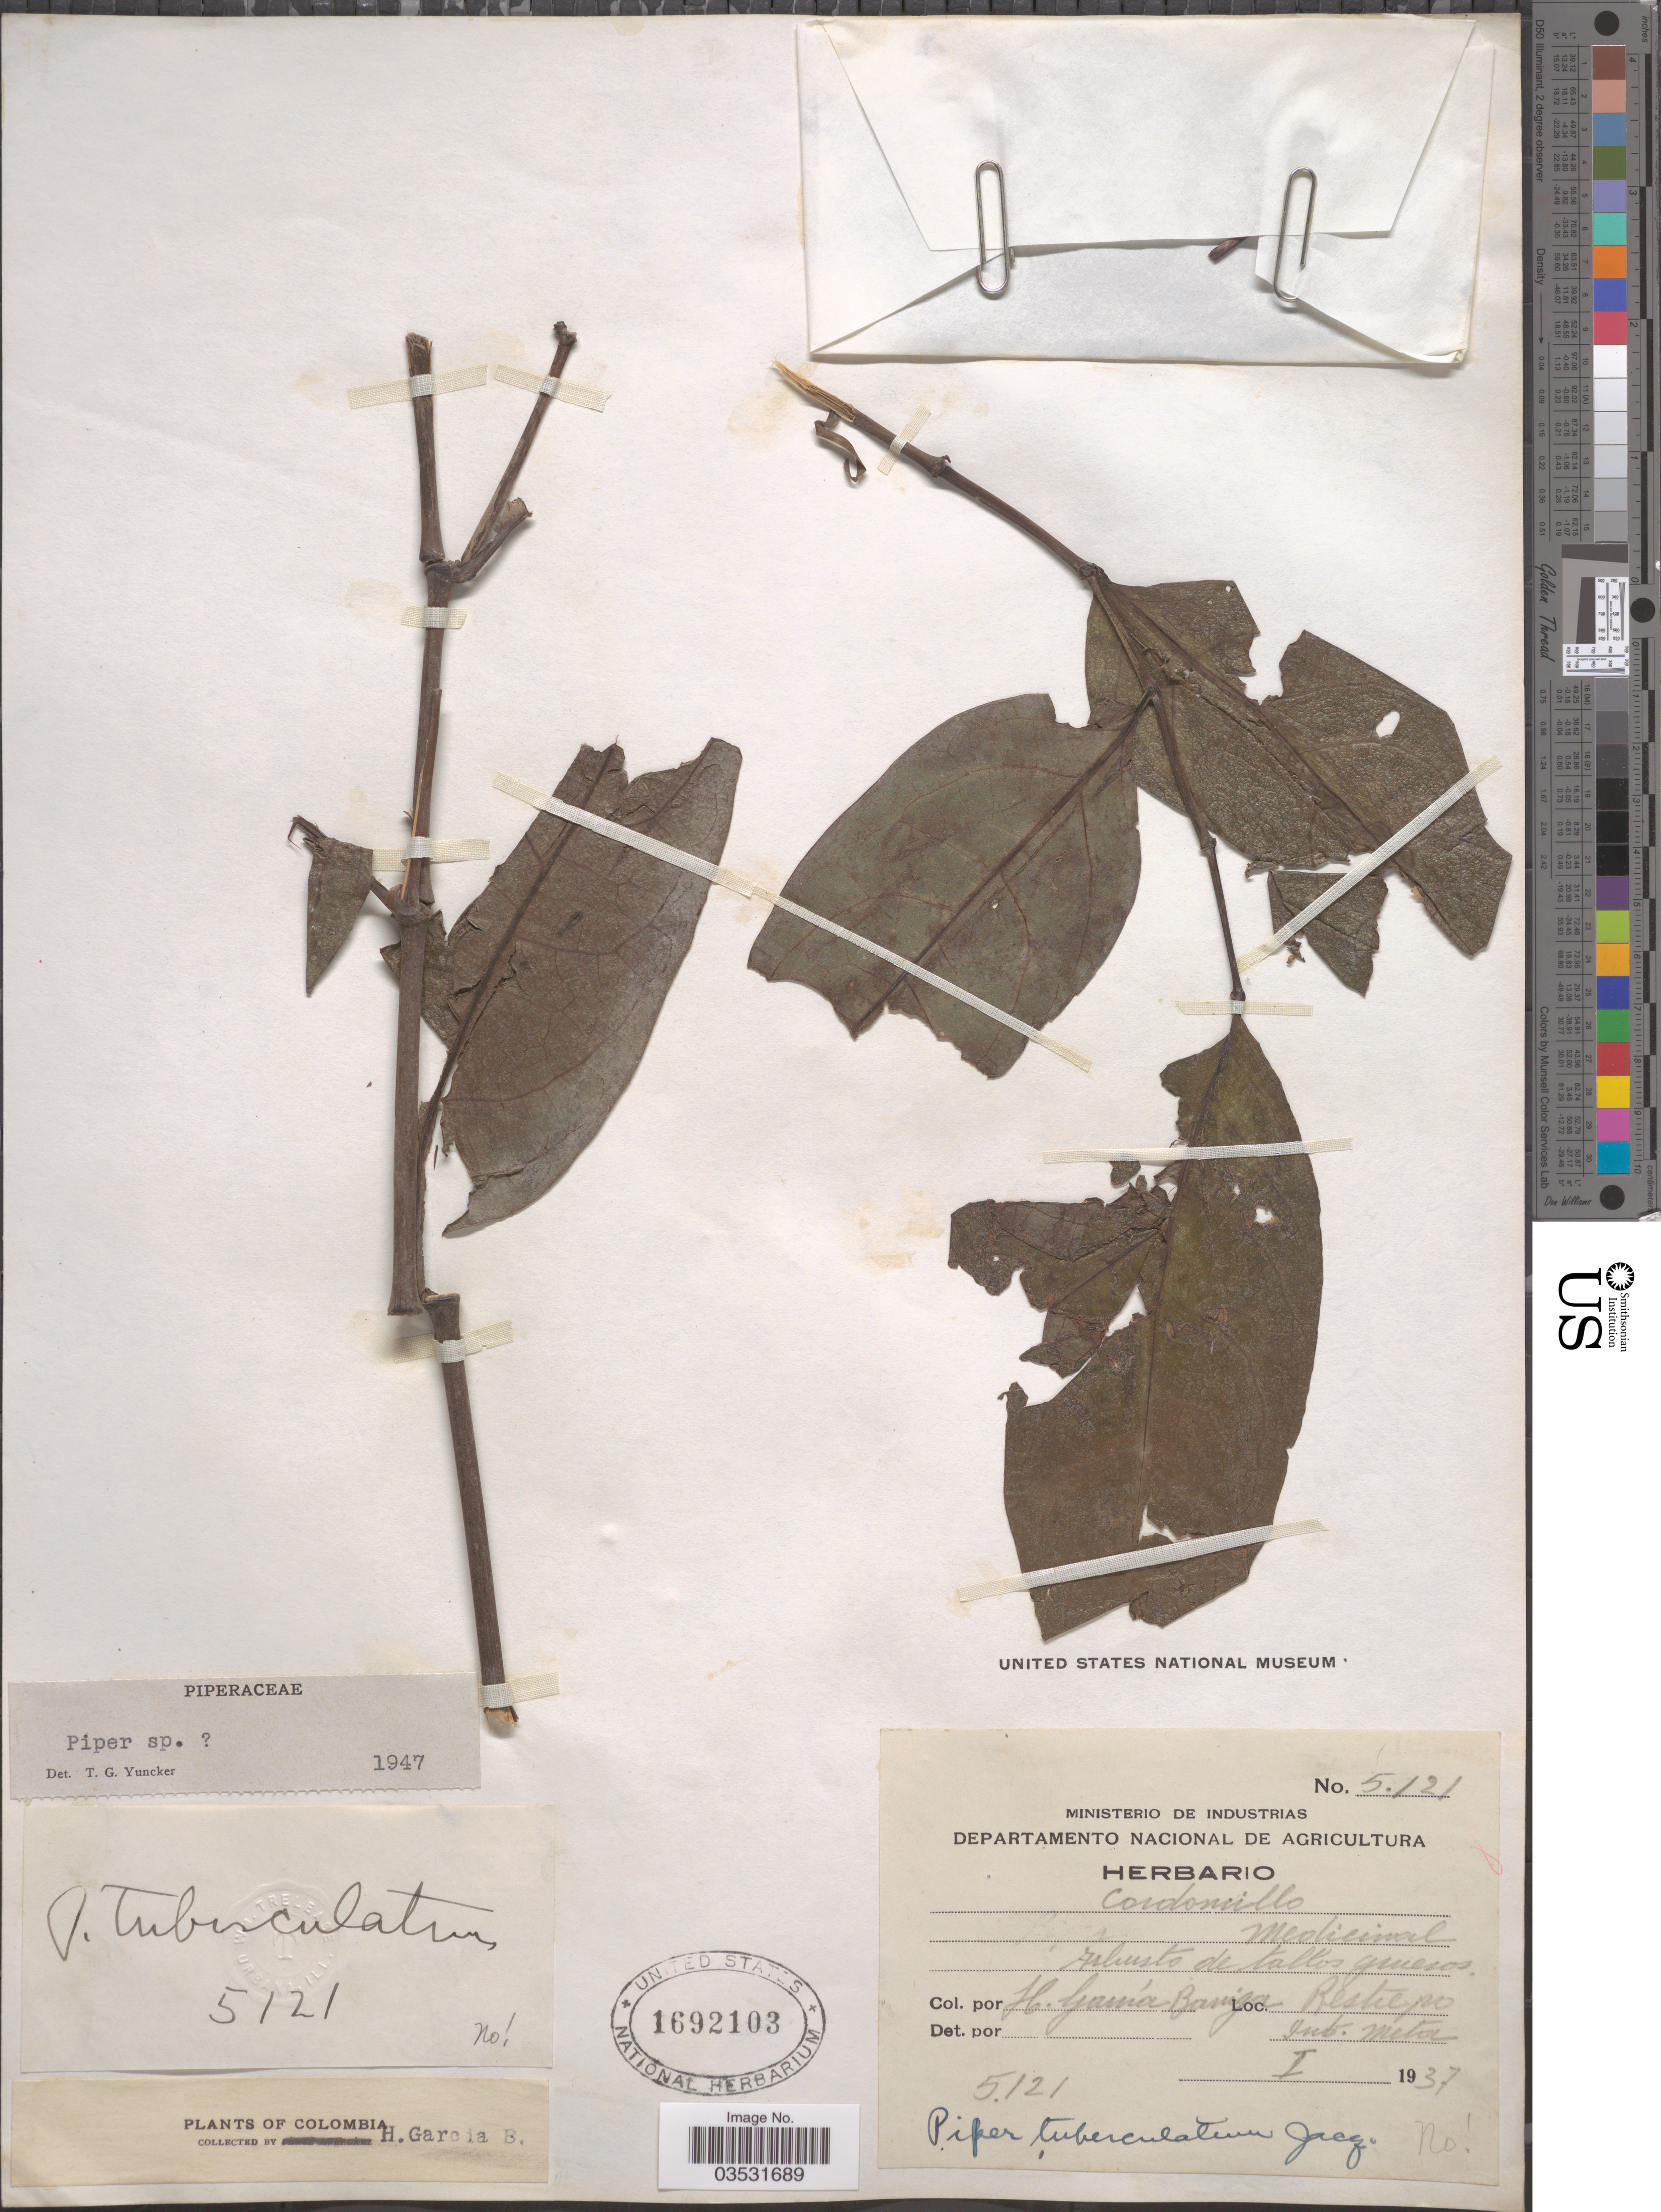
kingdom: Plantae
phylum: Tracheophyta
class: Magnoliopsida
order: Piperales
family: Piperaceae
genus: Piper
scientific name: Piper tuberculatum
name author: Jacq.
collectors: H. García Barriga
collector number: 5121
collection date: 1937-01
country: Colombia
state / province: Meta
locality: Restrepo Int. Meta.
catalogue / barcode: US 1692103